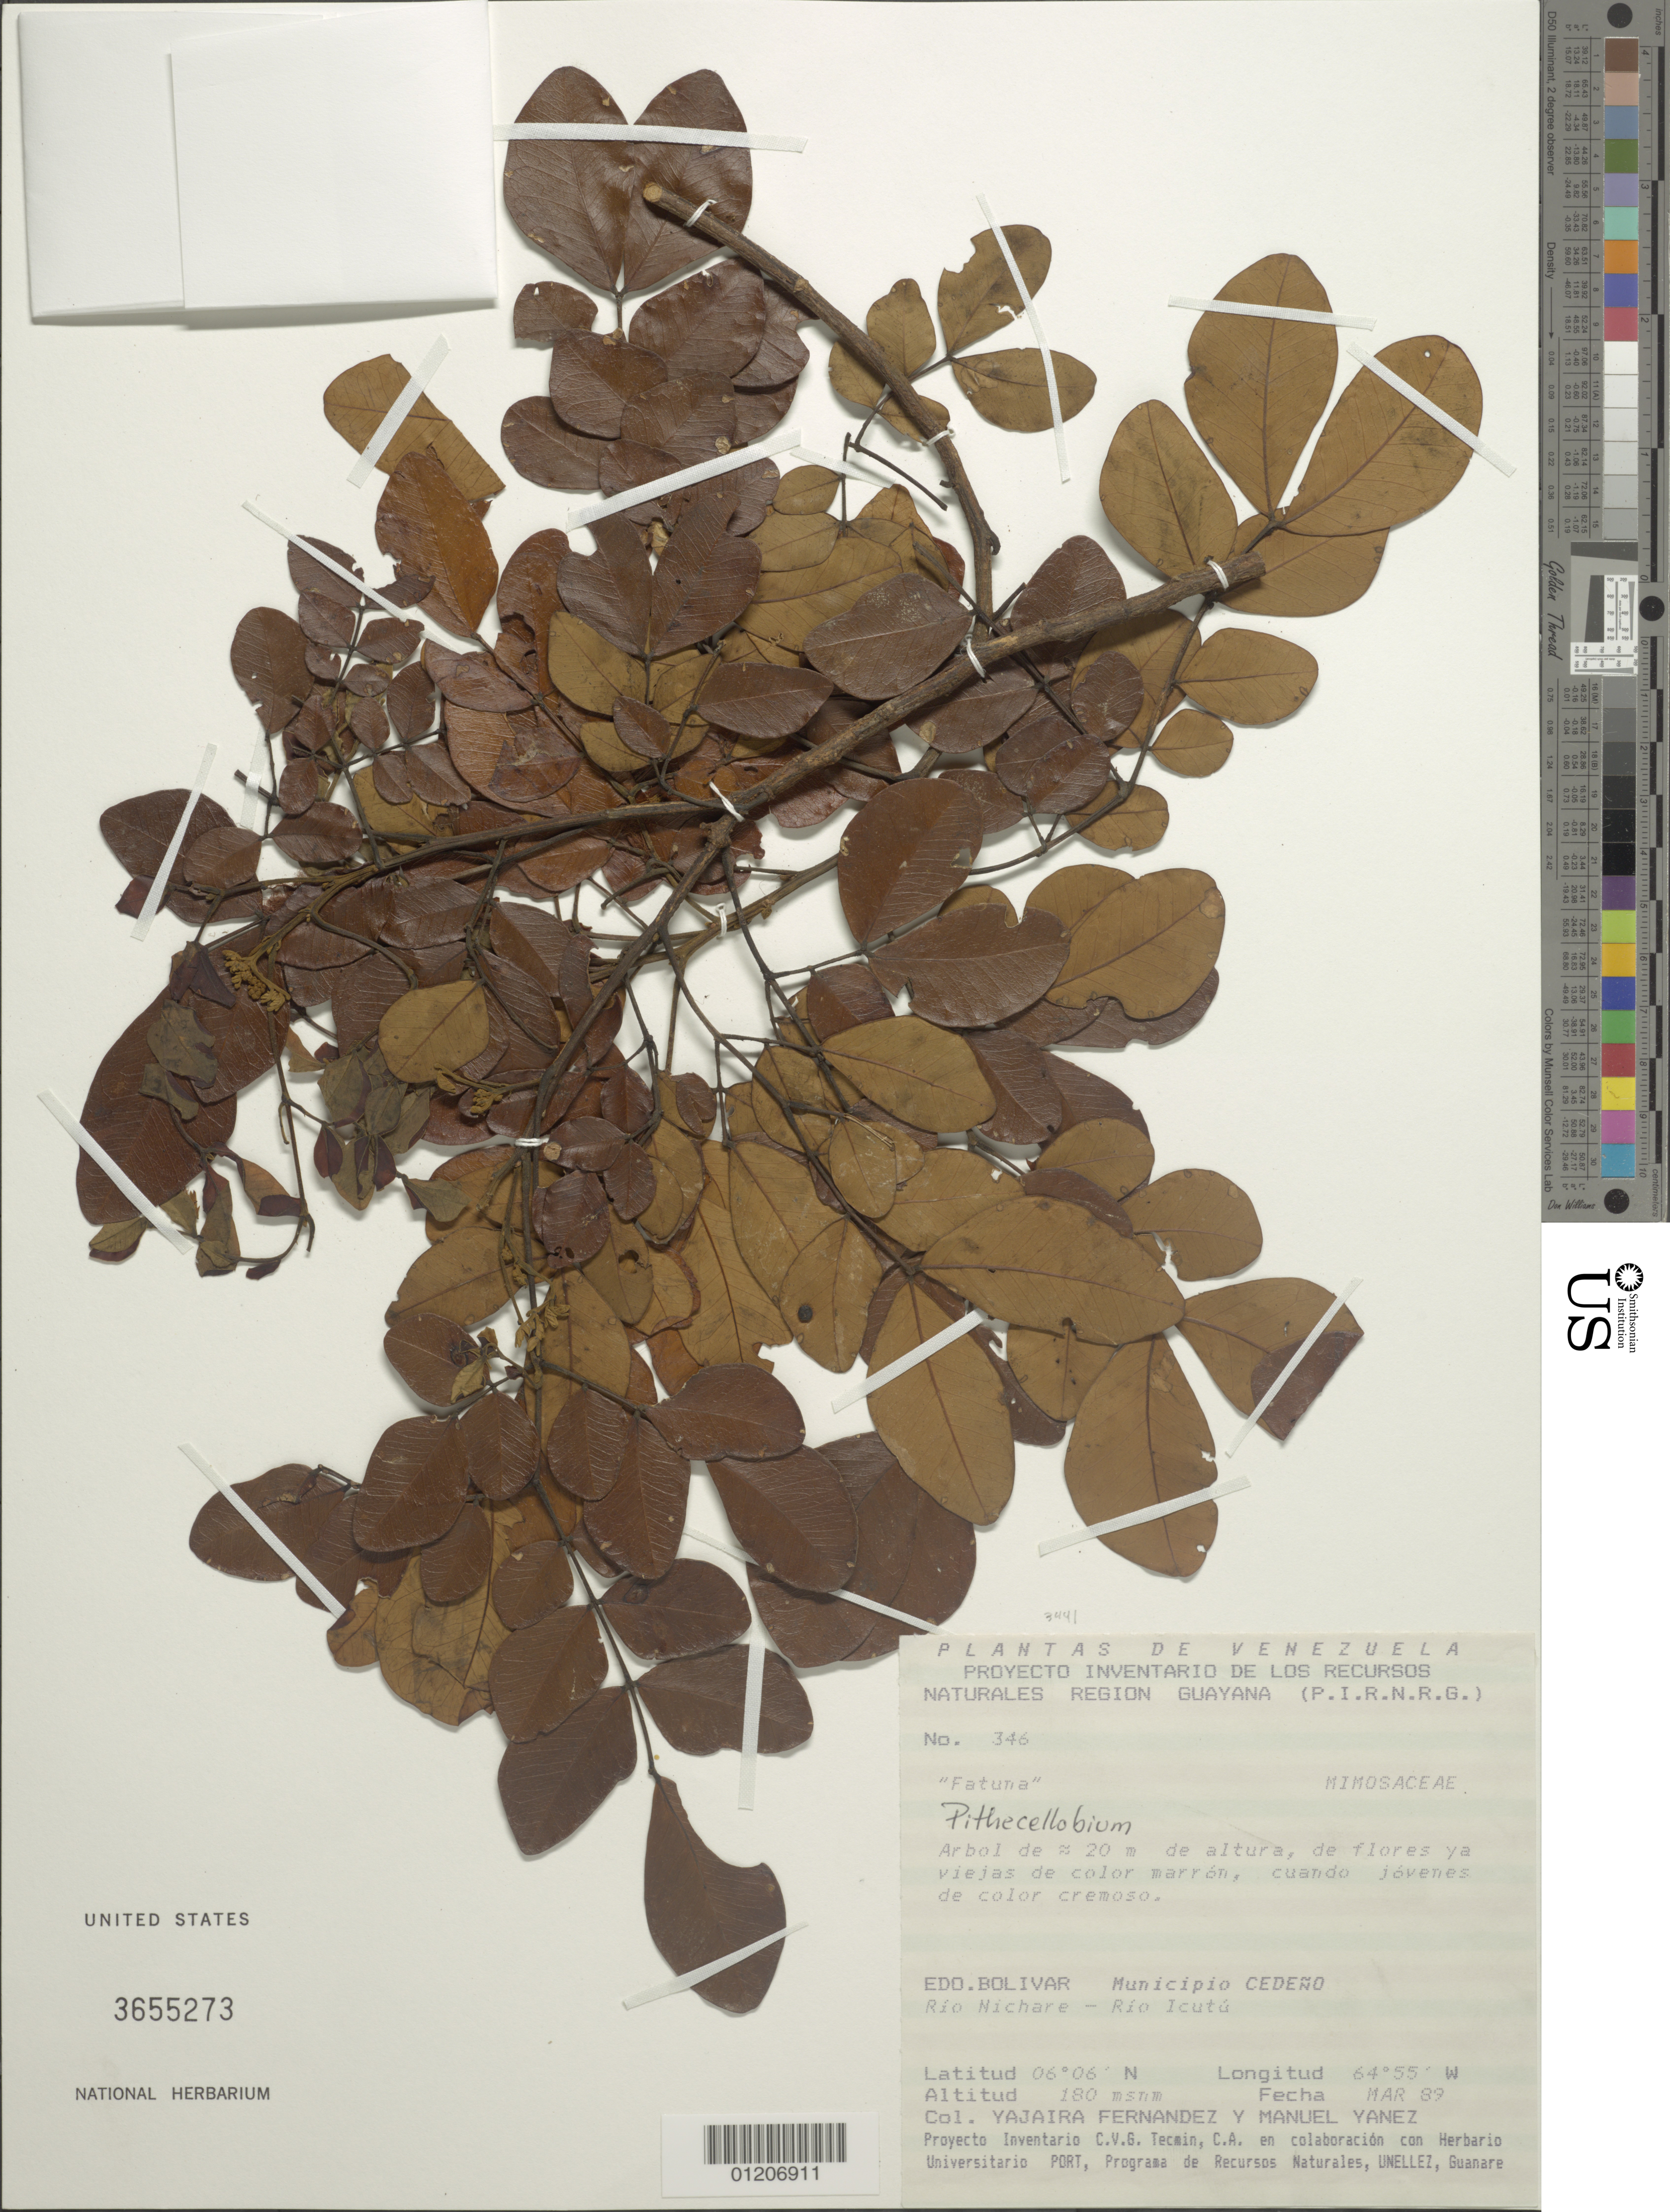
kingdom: Plantae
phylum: Tracheophyta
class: Magnoliopsida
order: Fabales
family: Fabaceae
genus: Pithecellobium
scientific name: Pithecellobium sp.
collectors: Y. Fernandez & M. Yanez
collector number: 346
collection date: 1989-03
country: Venezuela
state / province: Bolívar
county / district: Cedeño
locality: Rio NIchare - Rio Icutú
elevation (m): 180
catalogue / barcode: US 3655273